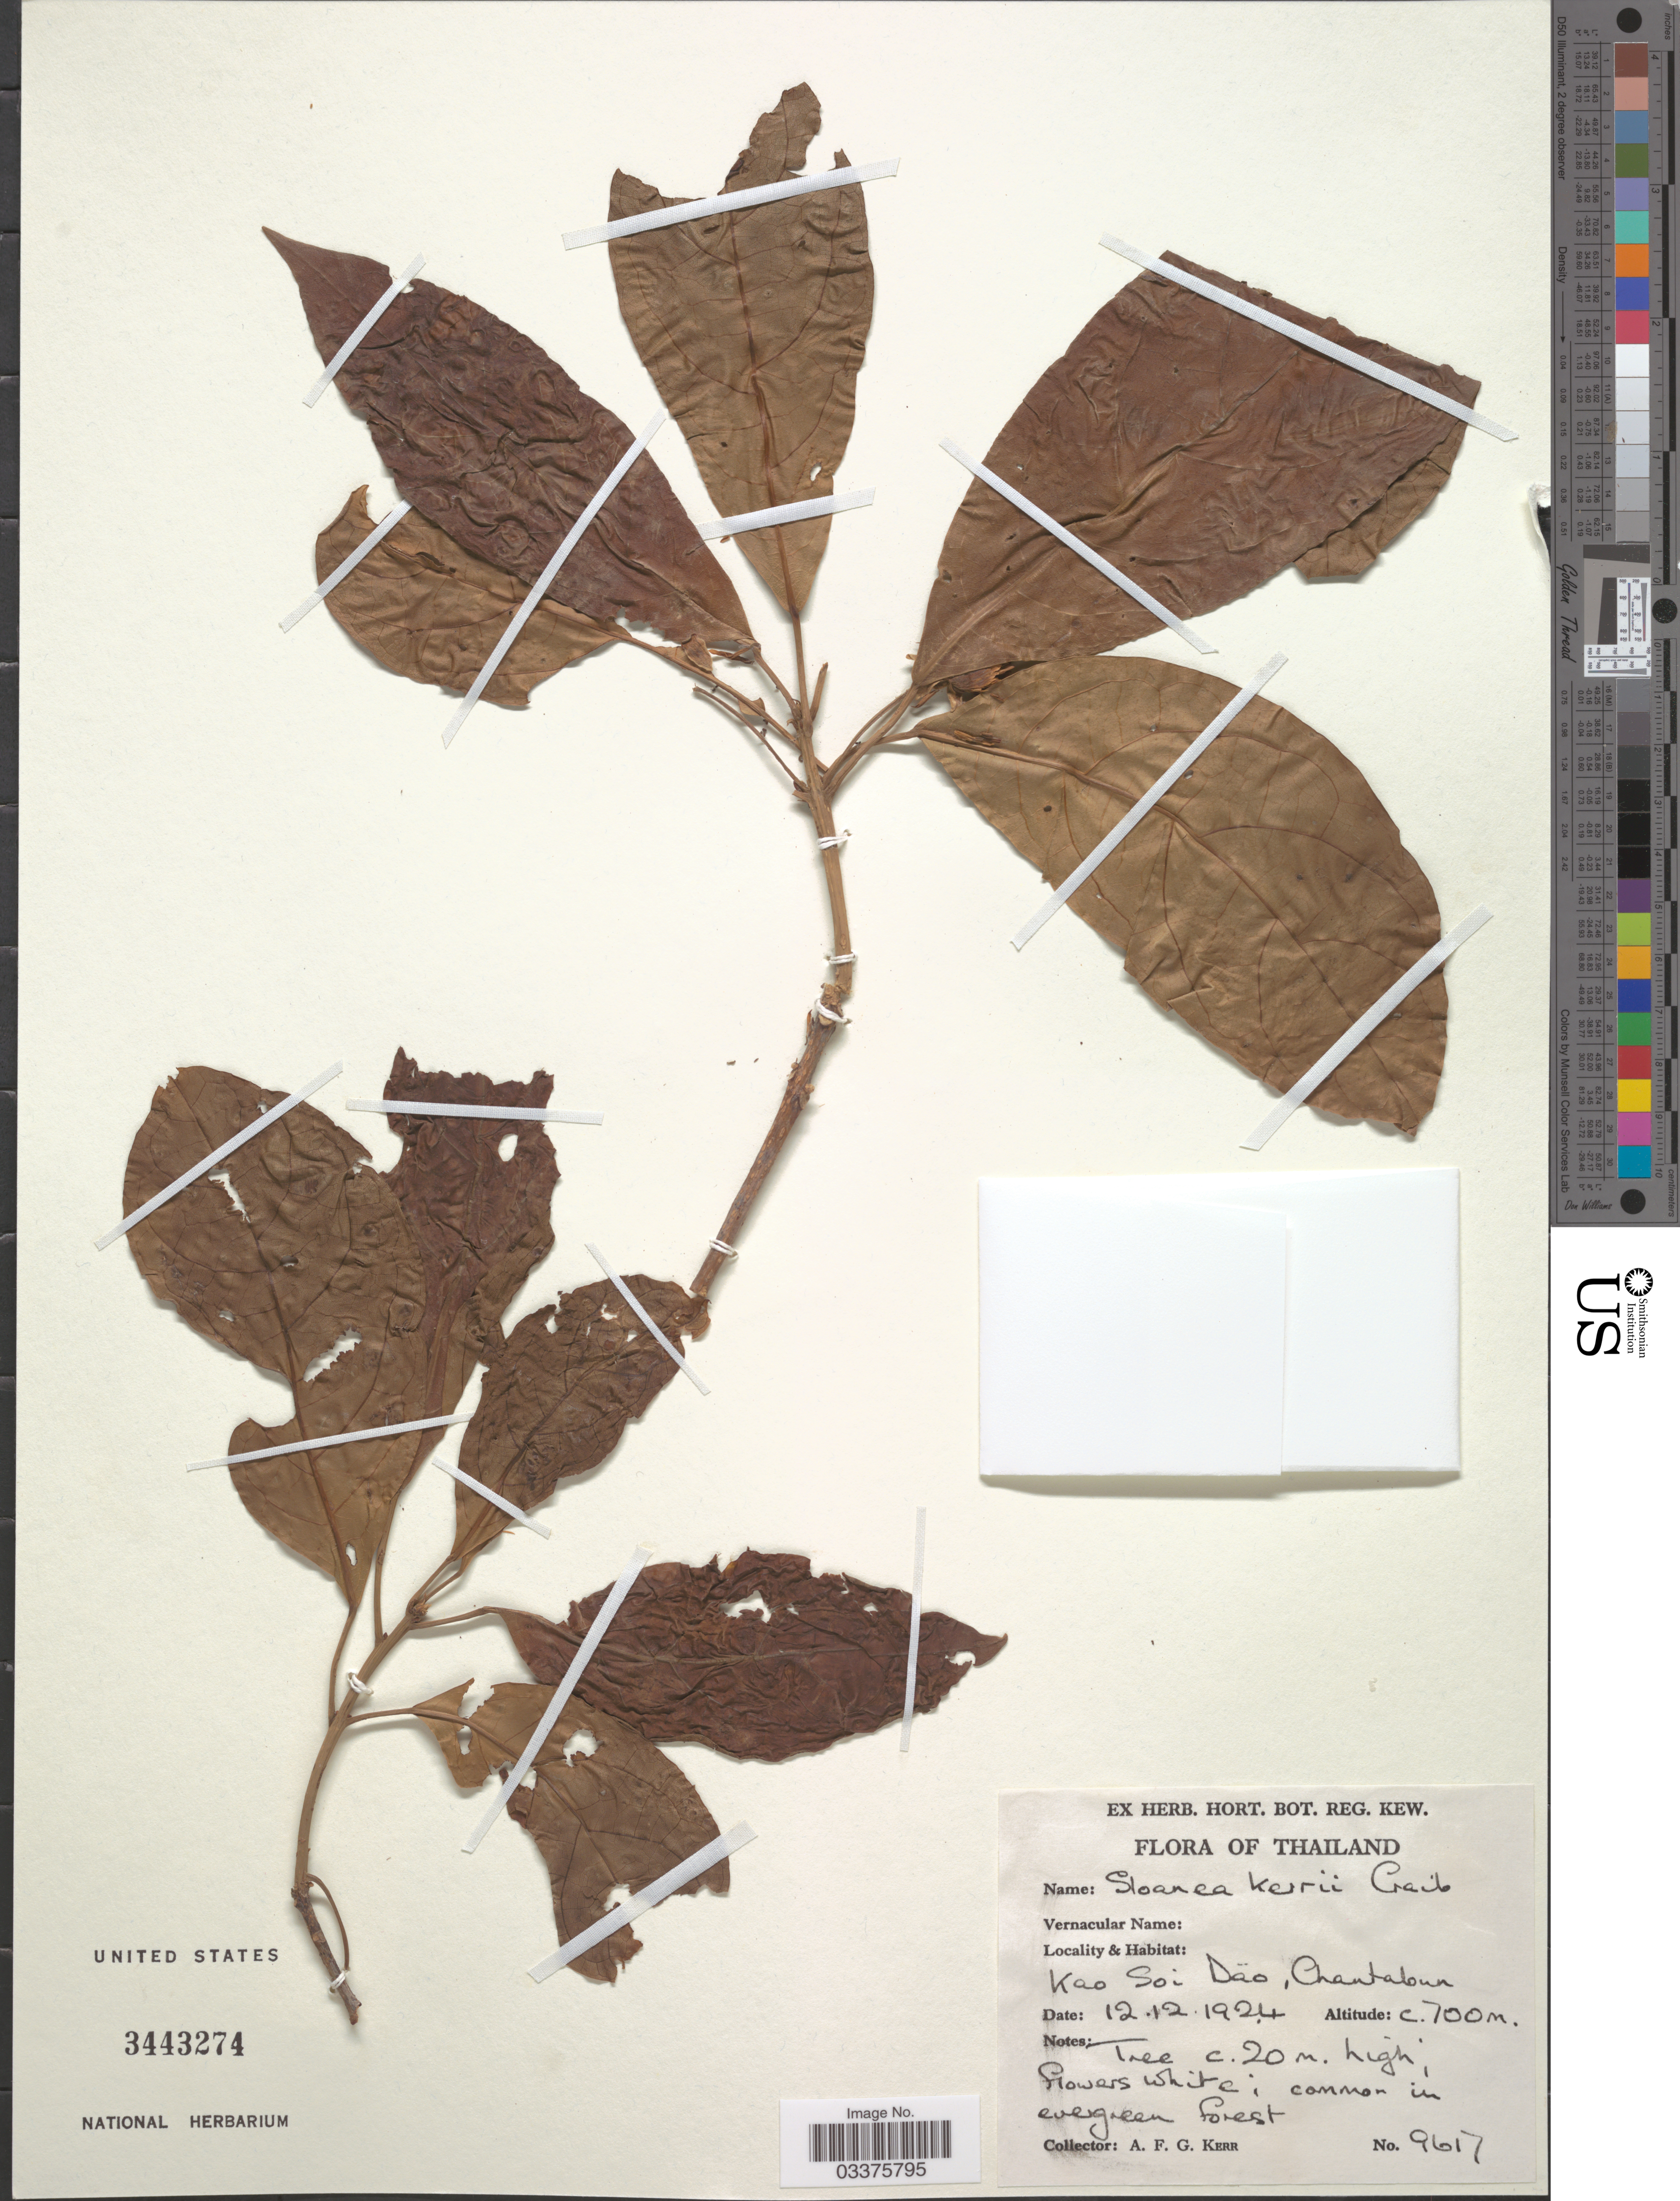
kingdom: Plantae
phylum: Tracheophyta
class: Magnoliopsida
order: Oxalidales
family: Elaeocarpaceae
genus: Sloanea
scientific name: Sloanea kerrii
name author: Craib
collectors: A. F. G. Kerr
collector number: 9617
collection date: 1924-12-12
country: Thailand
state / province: Chanthaburi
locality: Kao Soi Däo, Chantaburi.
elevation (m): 700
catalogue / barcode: US 3443274